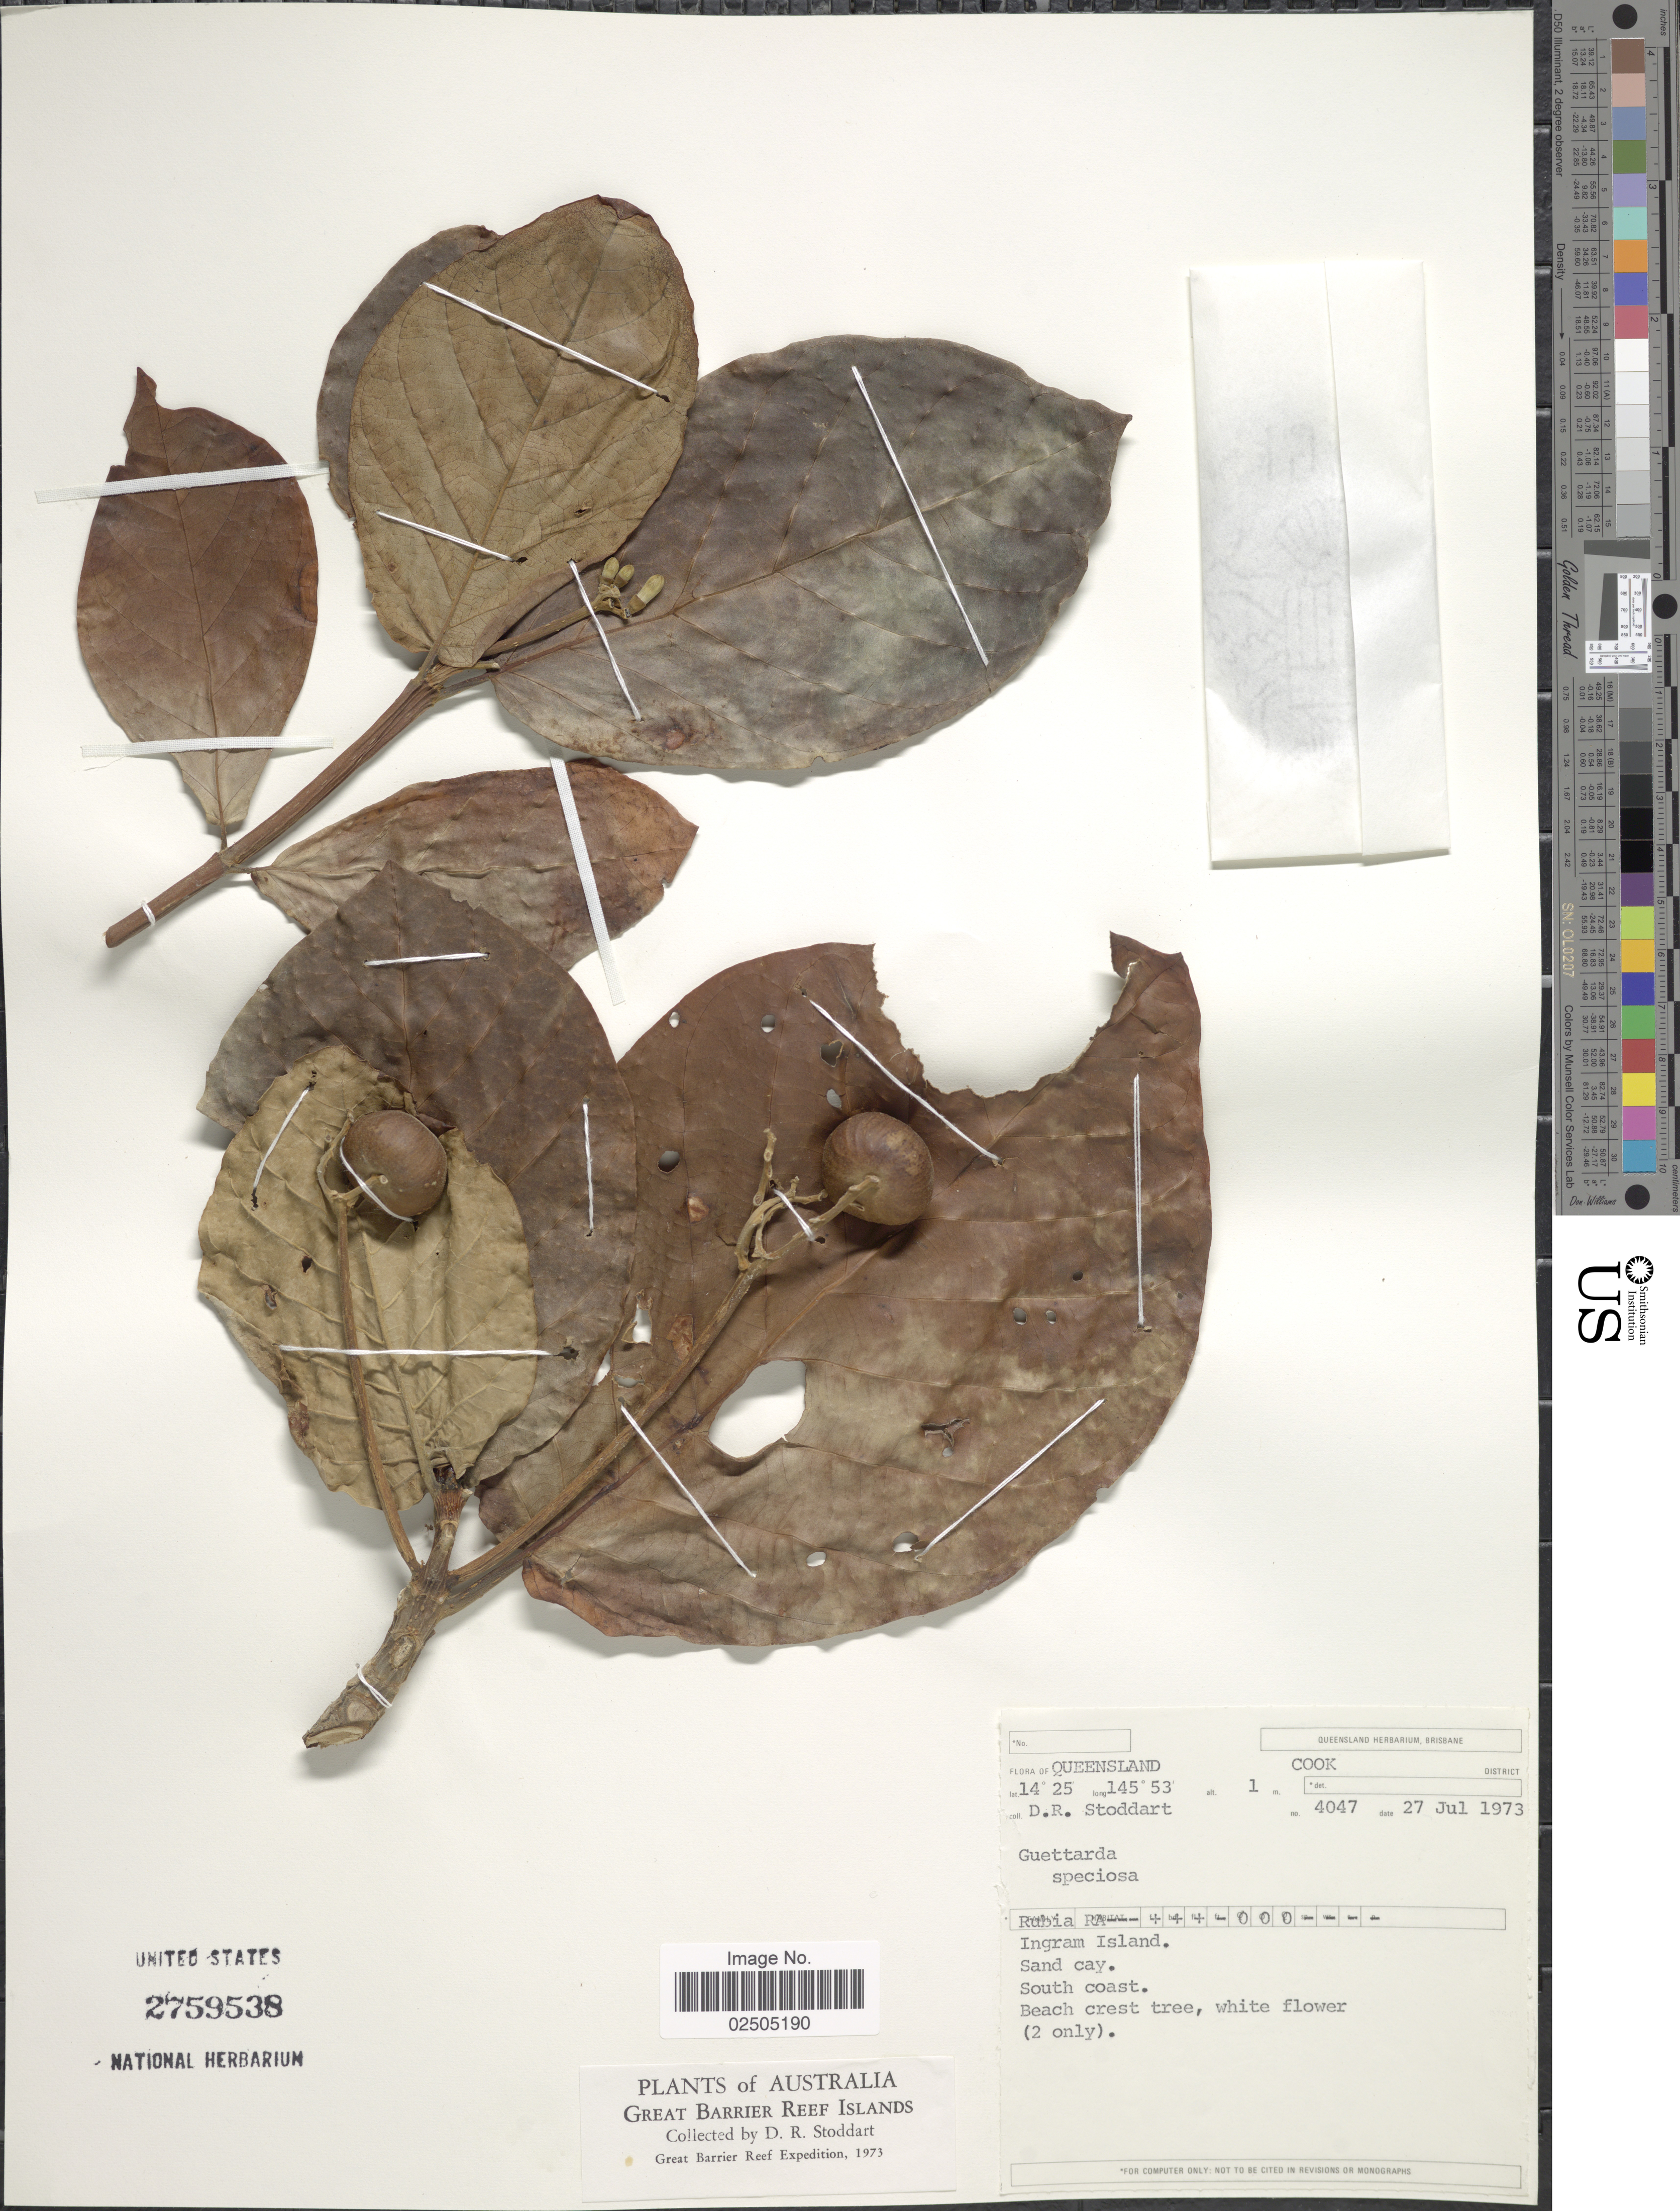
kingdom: Plantae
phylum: Tracheophyta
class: Magnoliopsida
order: Gentianales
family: Rubiaceae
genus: Guettarda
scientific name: Guettarda speciosa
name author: L.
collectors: D. R. Stoddart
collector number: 4047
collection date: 1973-07-27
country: Australia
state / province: Queensland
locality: Cook District, Ingram Island, South Coast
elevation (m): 1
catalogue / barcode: US 2759538